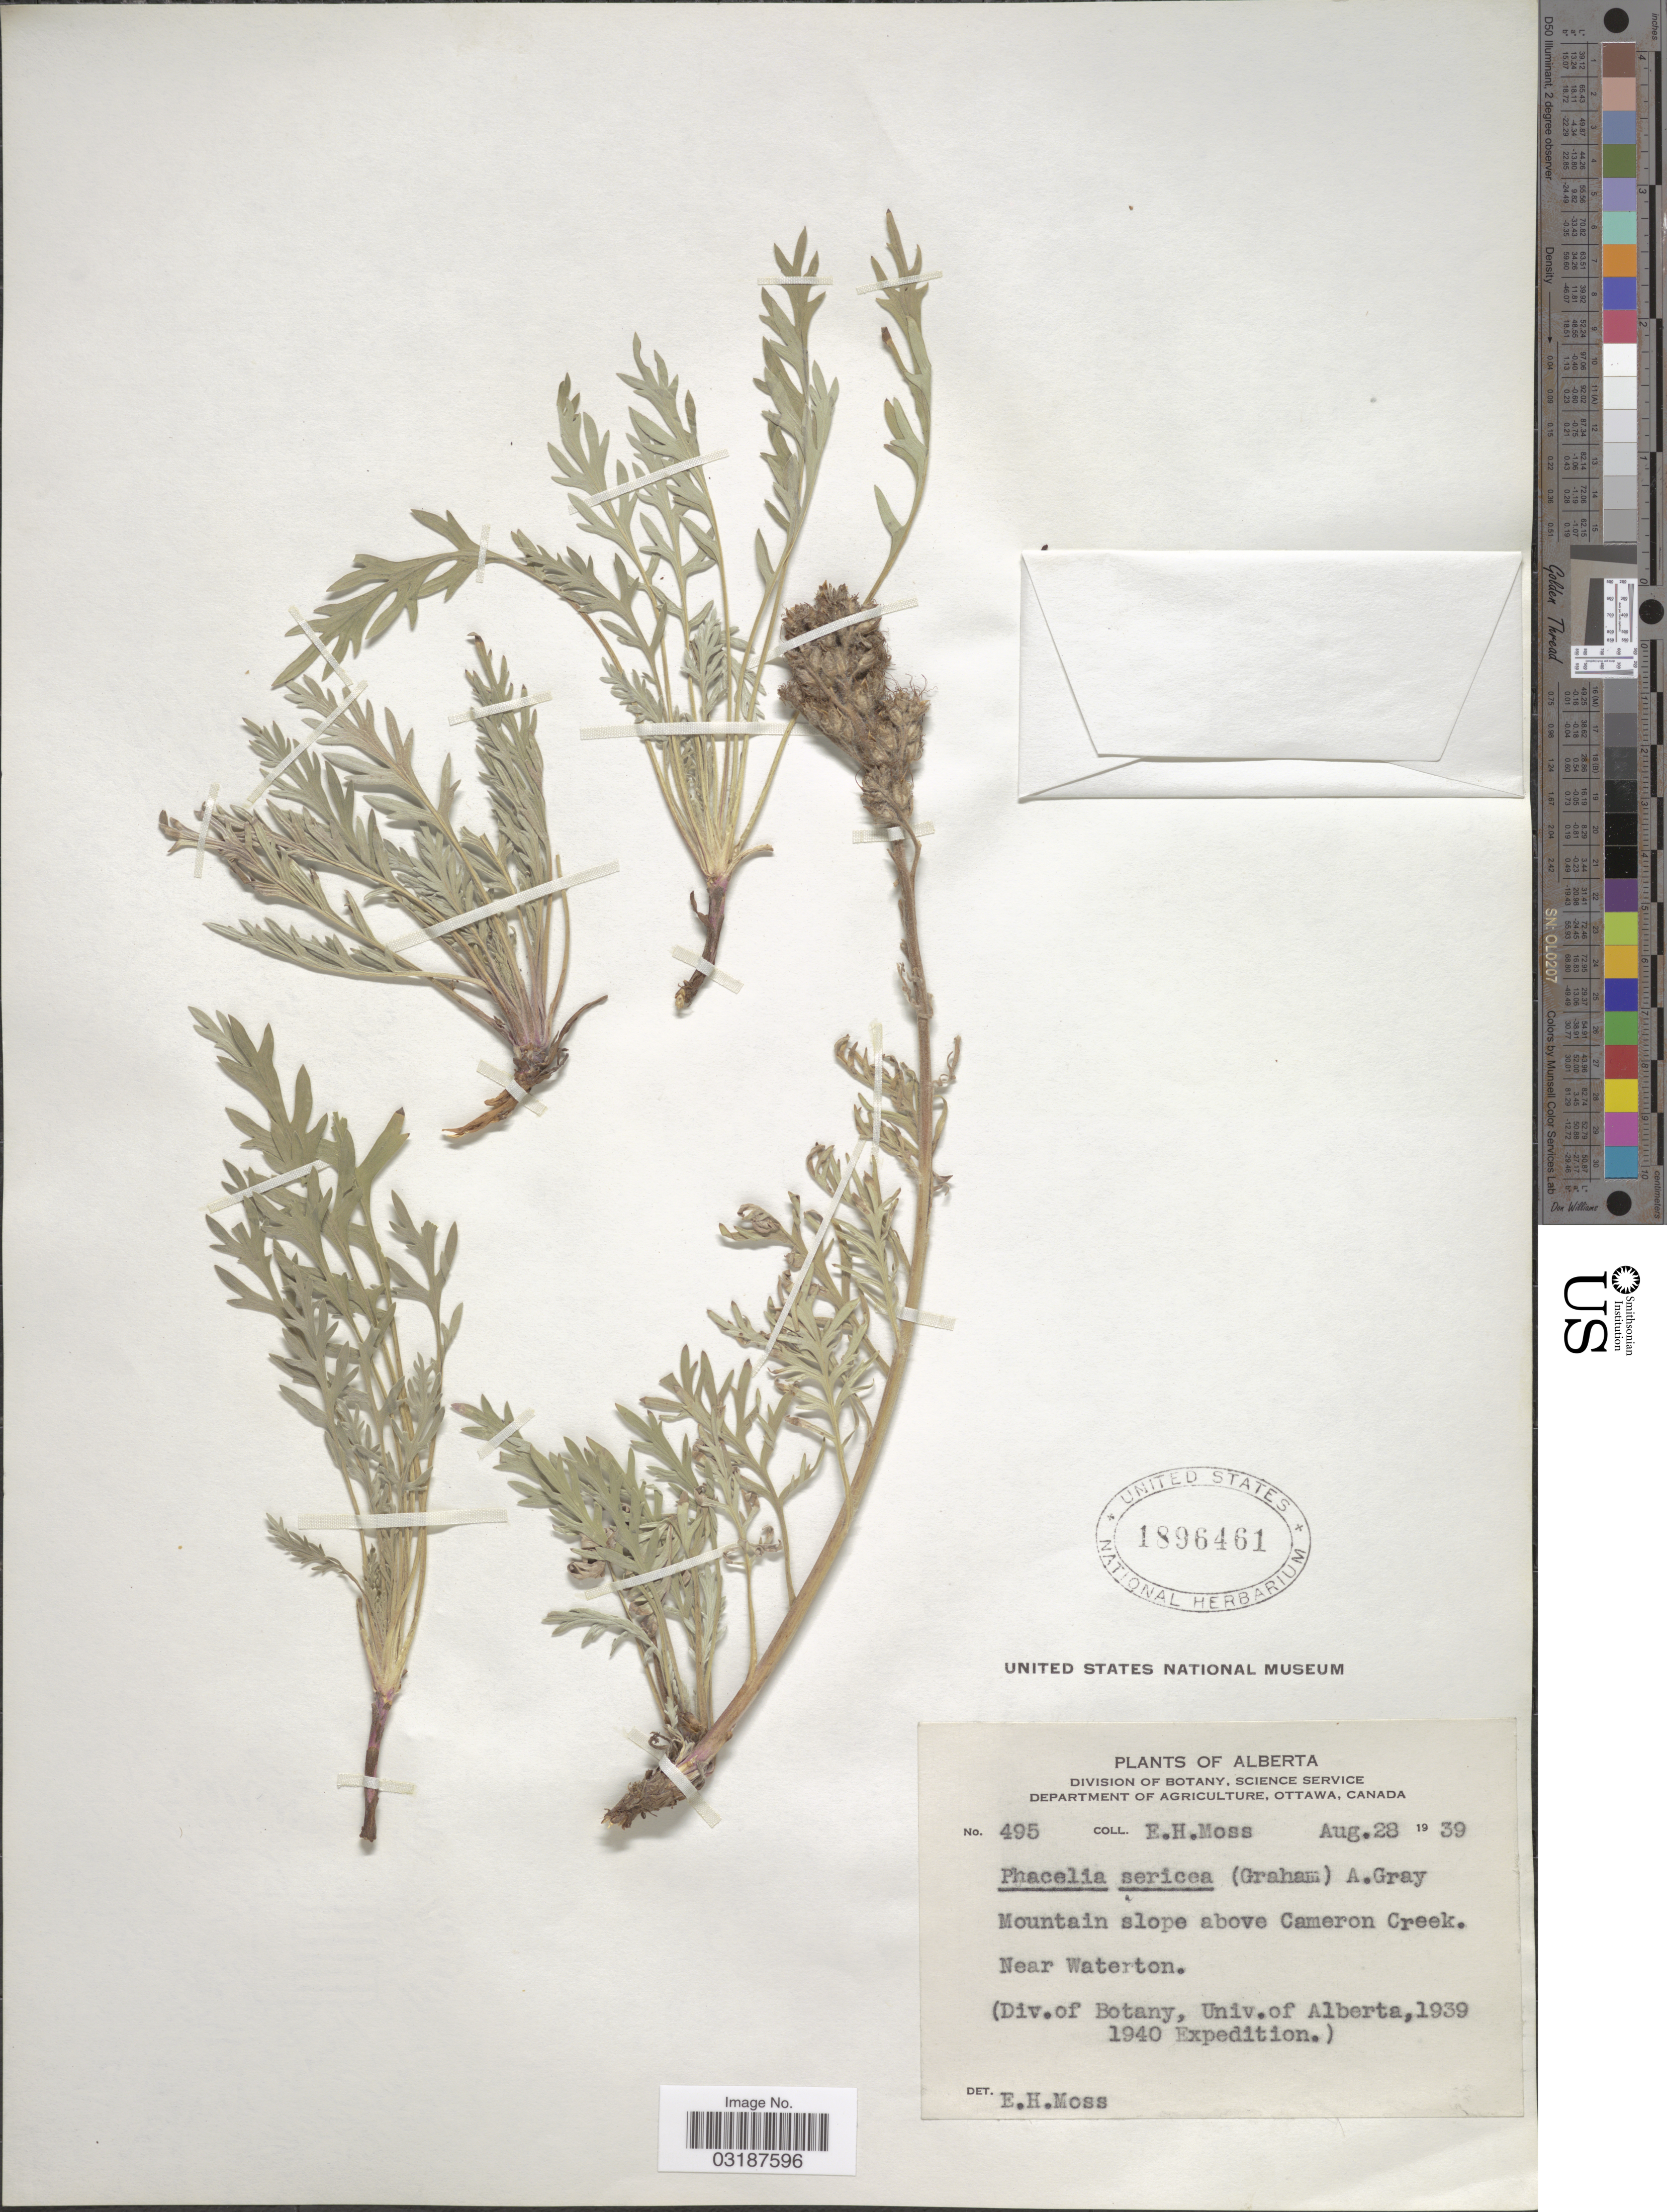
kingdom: Plantae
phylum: Tracheophyta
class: Magnoliopsida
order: Boraginales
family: Hydrophyllaceae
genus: Phacelia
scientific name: Phacelia sericea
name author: (Graham) A. Gray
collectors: E. Moss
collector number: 495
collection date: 1939-08-28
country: Canada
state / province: Alberta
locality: Mountain slope above Cameron Creek. Near Waterton.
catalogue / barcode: US 1896461